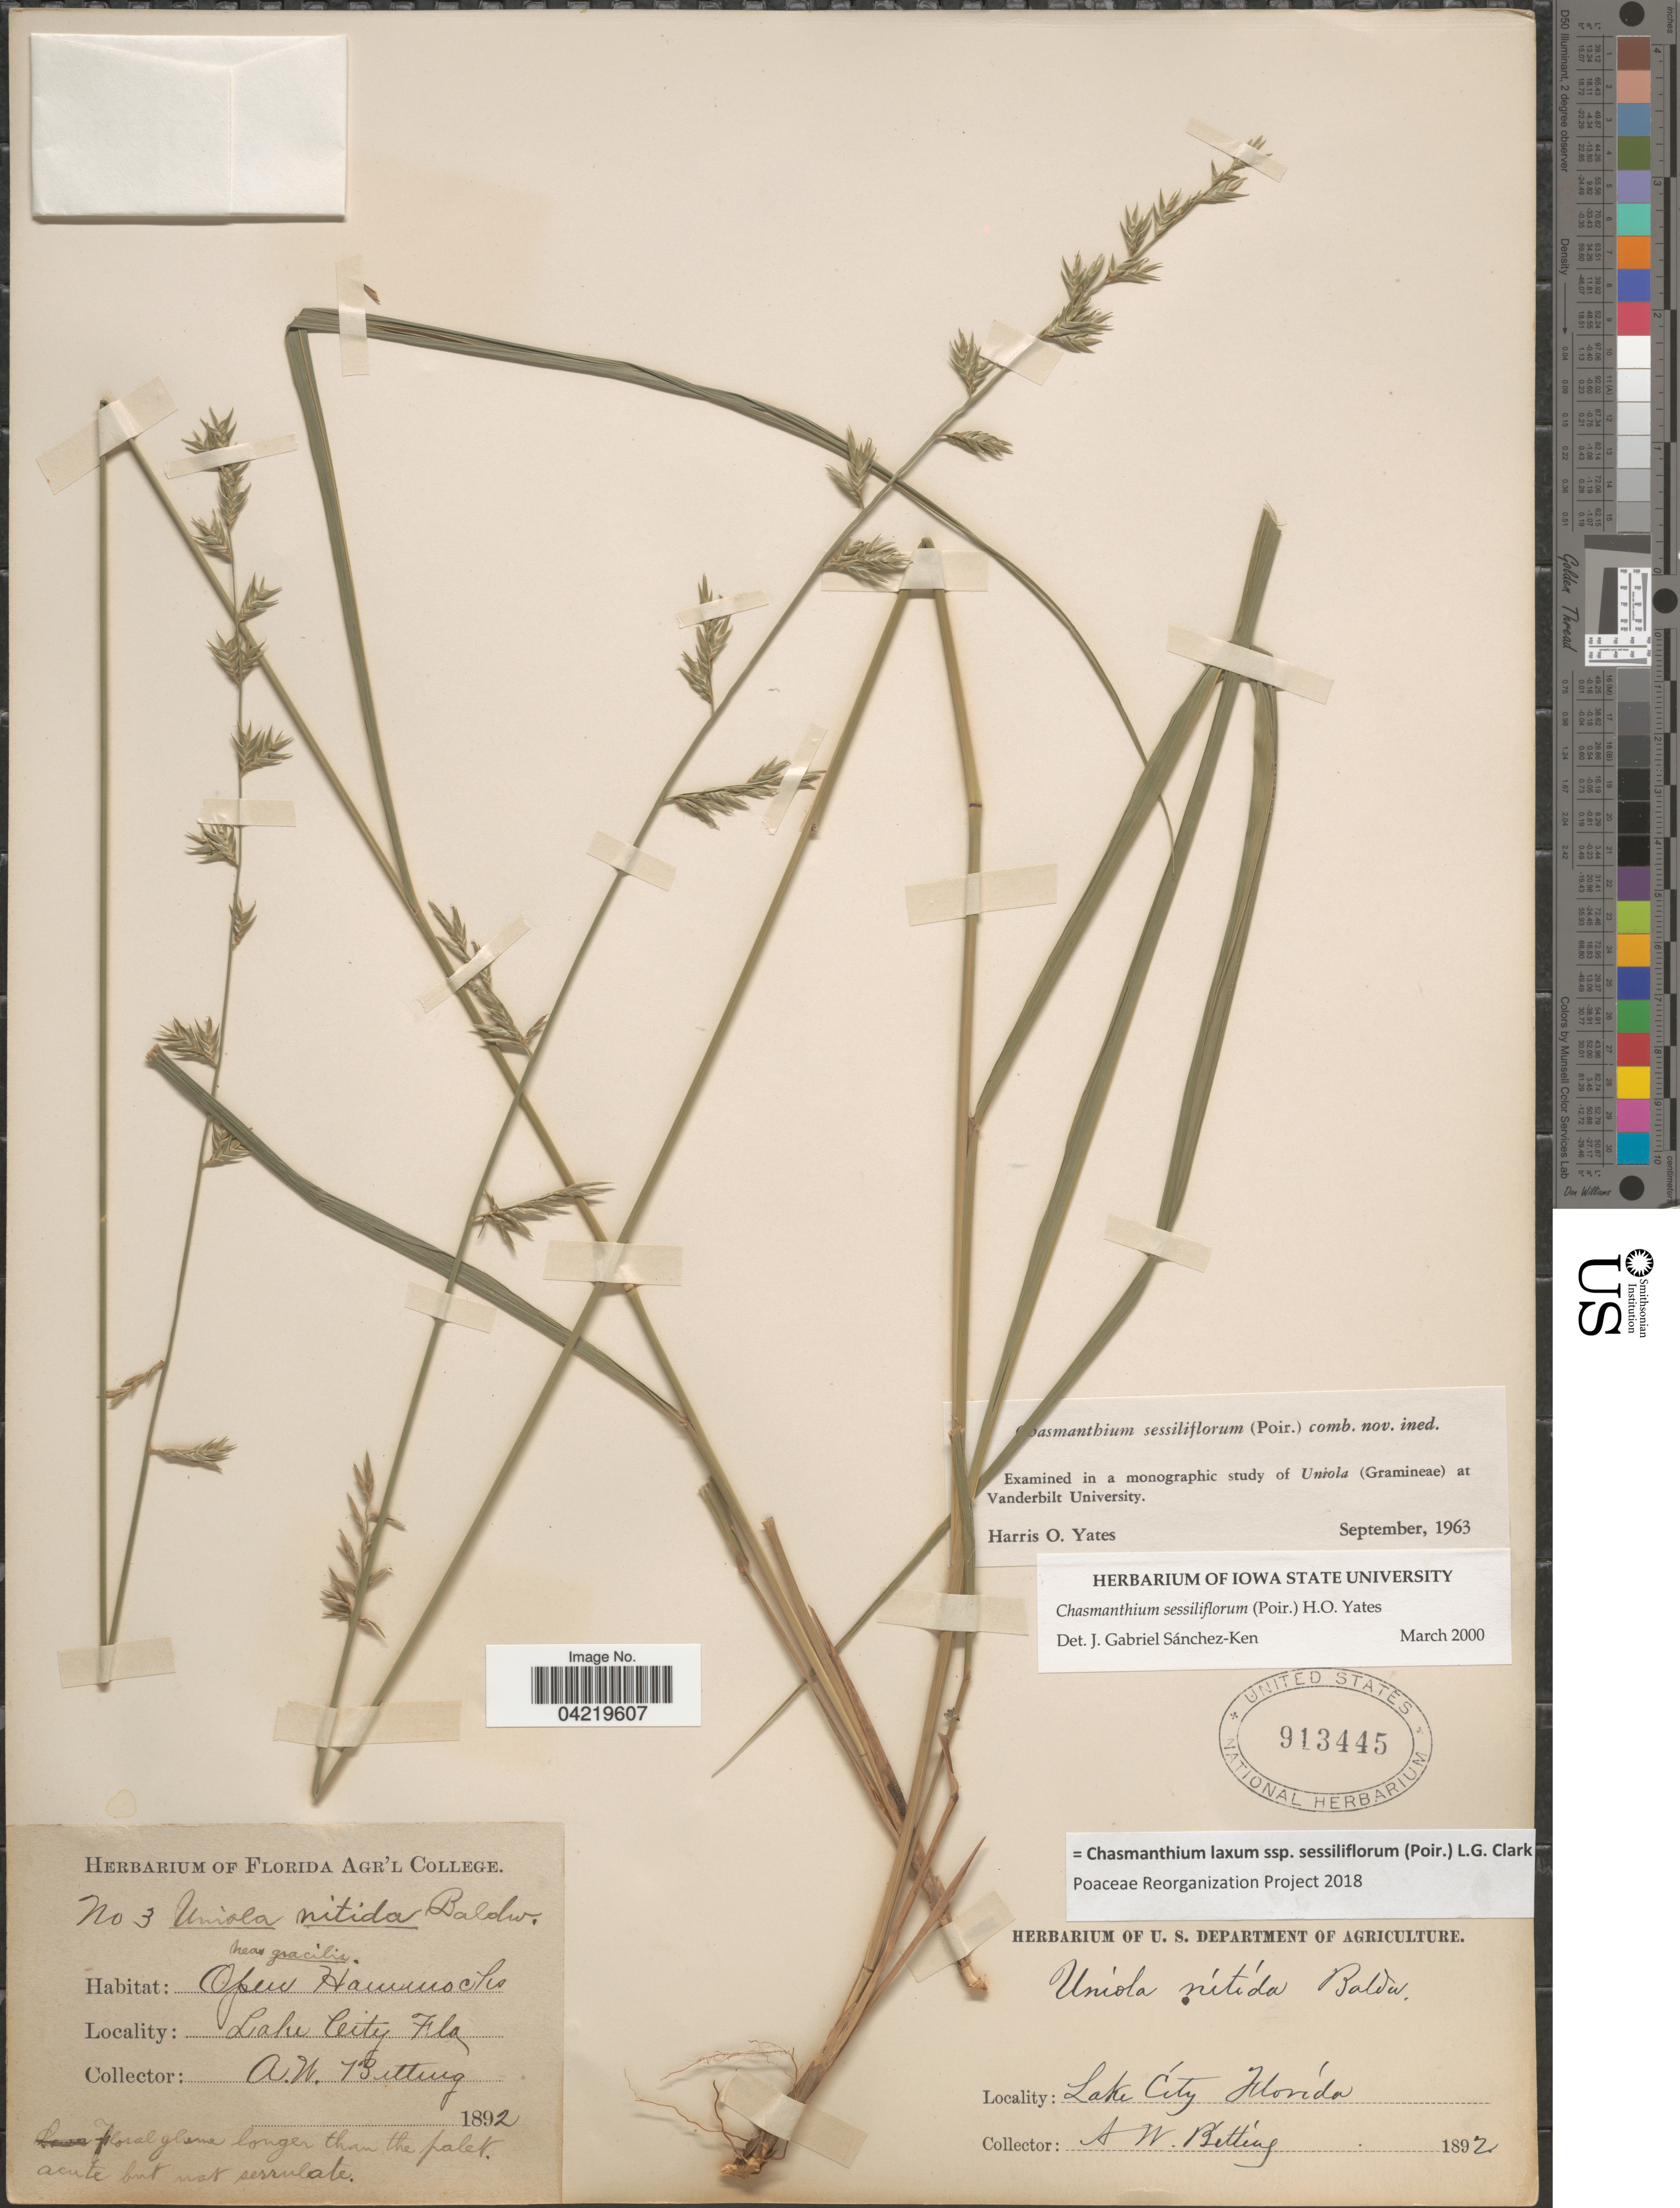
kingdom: Plantae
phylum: Tracheophyta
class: Liliopsida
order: Poales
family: Poaceae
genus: Chasmanthium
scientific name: Chasmanthium laxum subsp. sessiliflorum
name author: (L.) H.O. Yates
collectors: A. Bitting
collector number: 3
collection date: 1892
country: United States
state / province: Florida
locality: Lake City.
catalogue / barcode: US 913445